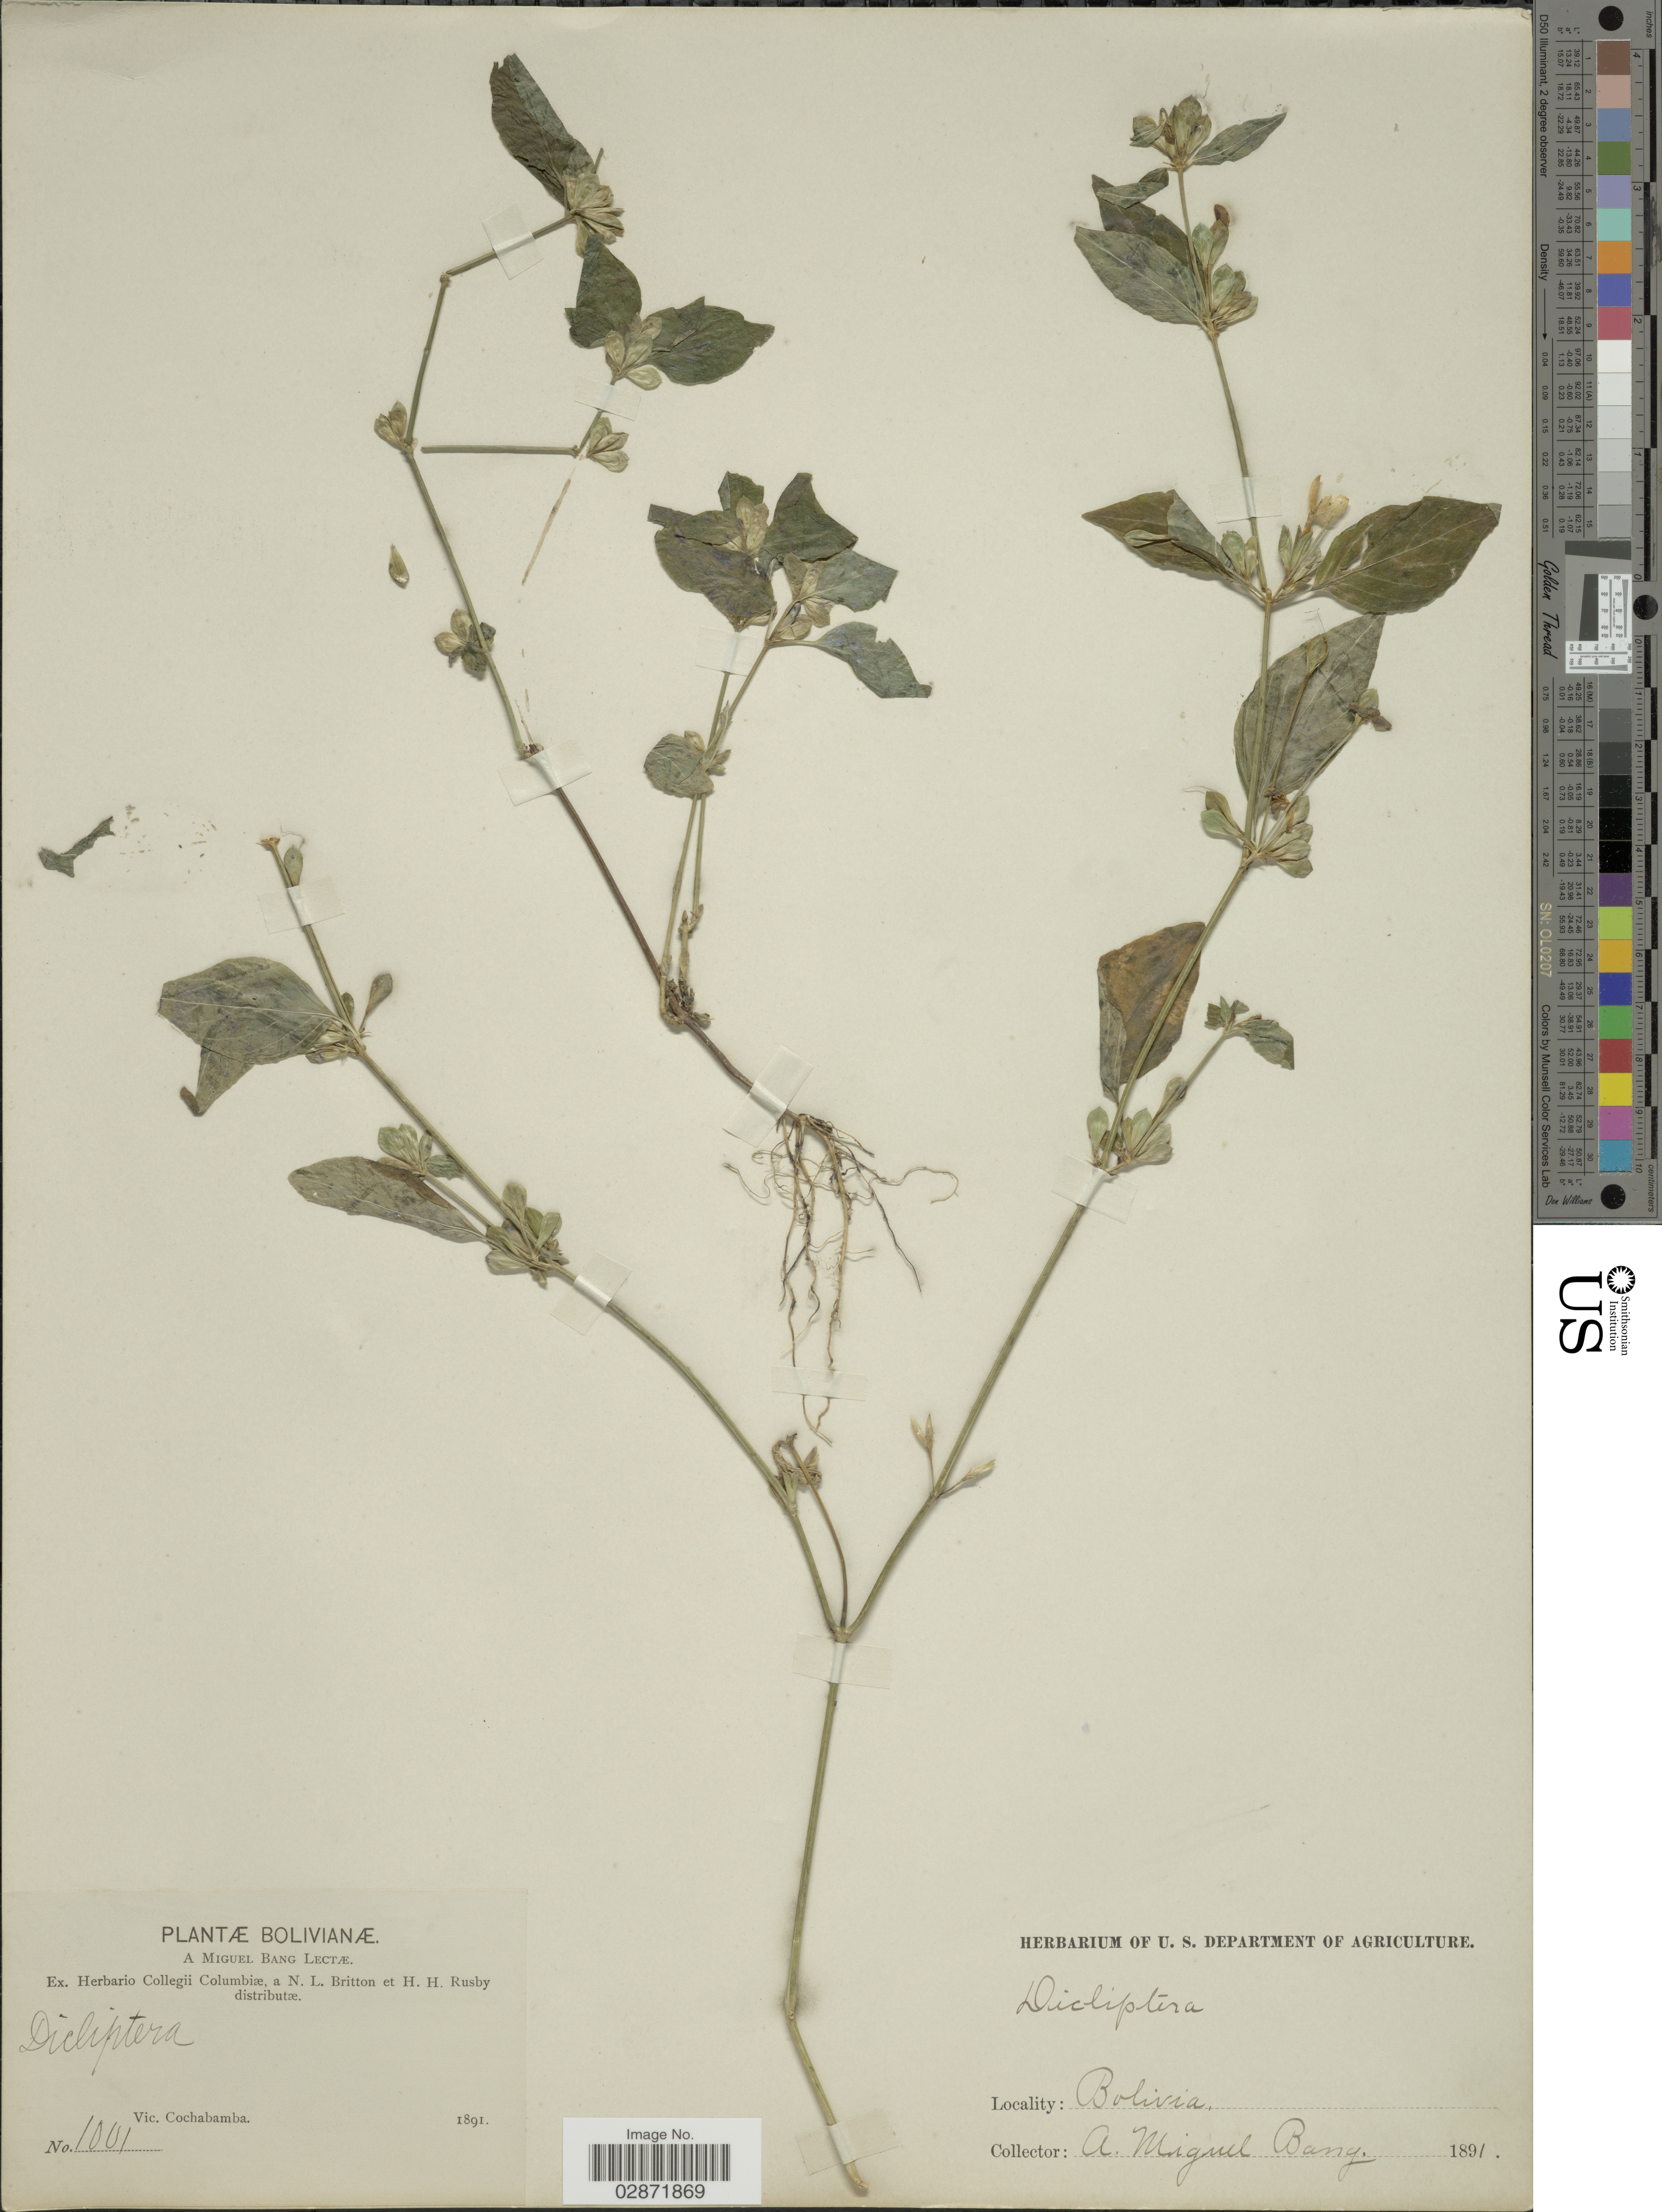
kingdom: Plantae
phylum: Tracheophyta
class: Magnoliopsida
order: Lamiales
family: Acanthaceae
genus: Dicliptera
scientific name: Dicliptera cochabambensis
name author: Lindau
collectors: M. Bang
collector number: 1001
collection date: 1891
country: Bolivia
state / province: Cochabamba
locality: Vic. Cochabamba.